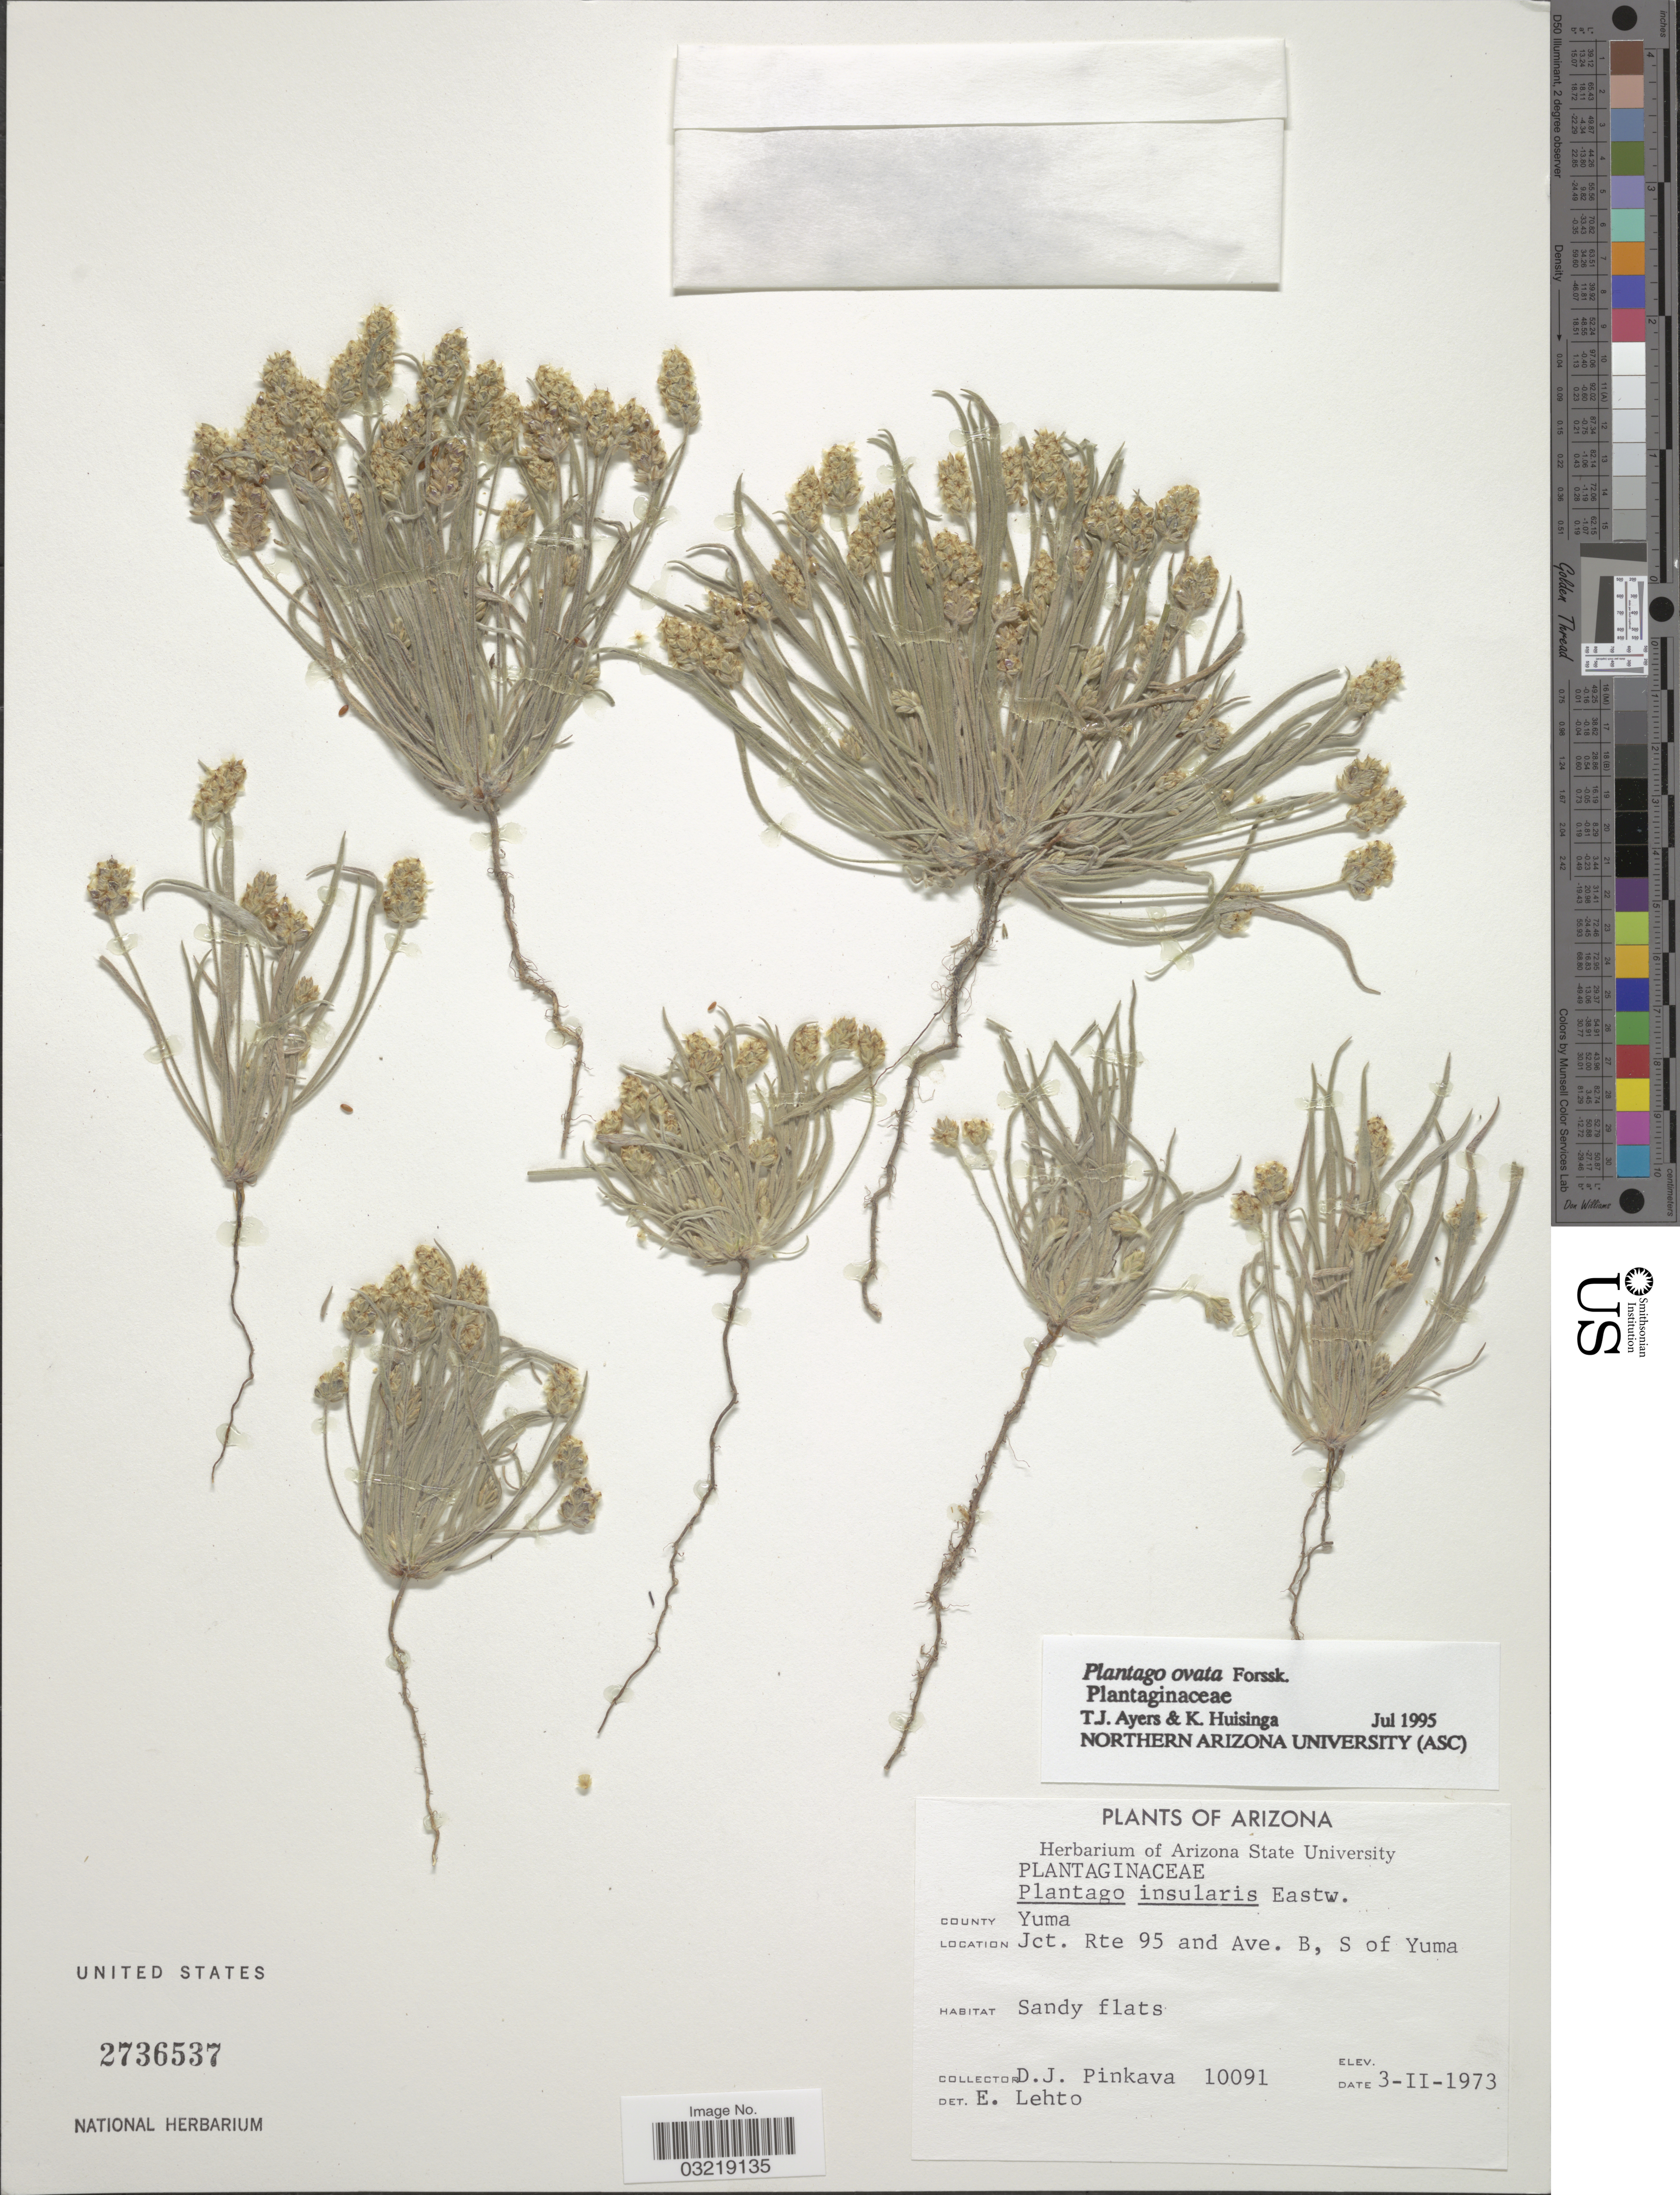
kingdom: Plantae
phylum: Tracheophyta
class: Magnoliopsida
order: Lamiales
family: Plantaginaceae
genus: Plantago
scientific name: Plantago ovata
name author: Forssk.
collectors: D. J. Pinkava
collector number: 10091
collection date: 1973-02-03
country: United States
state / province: Arizona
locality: County Yuma. Jct. Rte 95 and Ave. B, S of Yuma.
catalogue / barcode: US 2736537